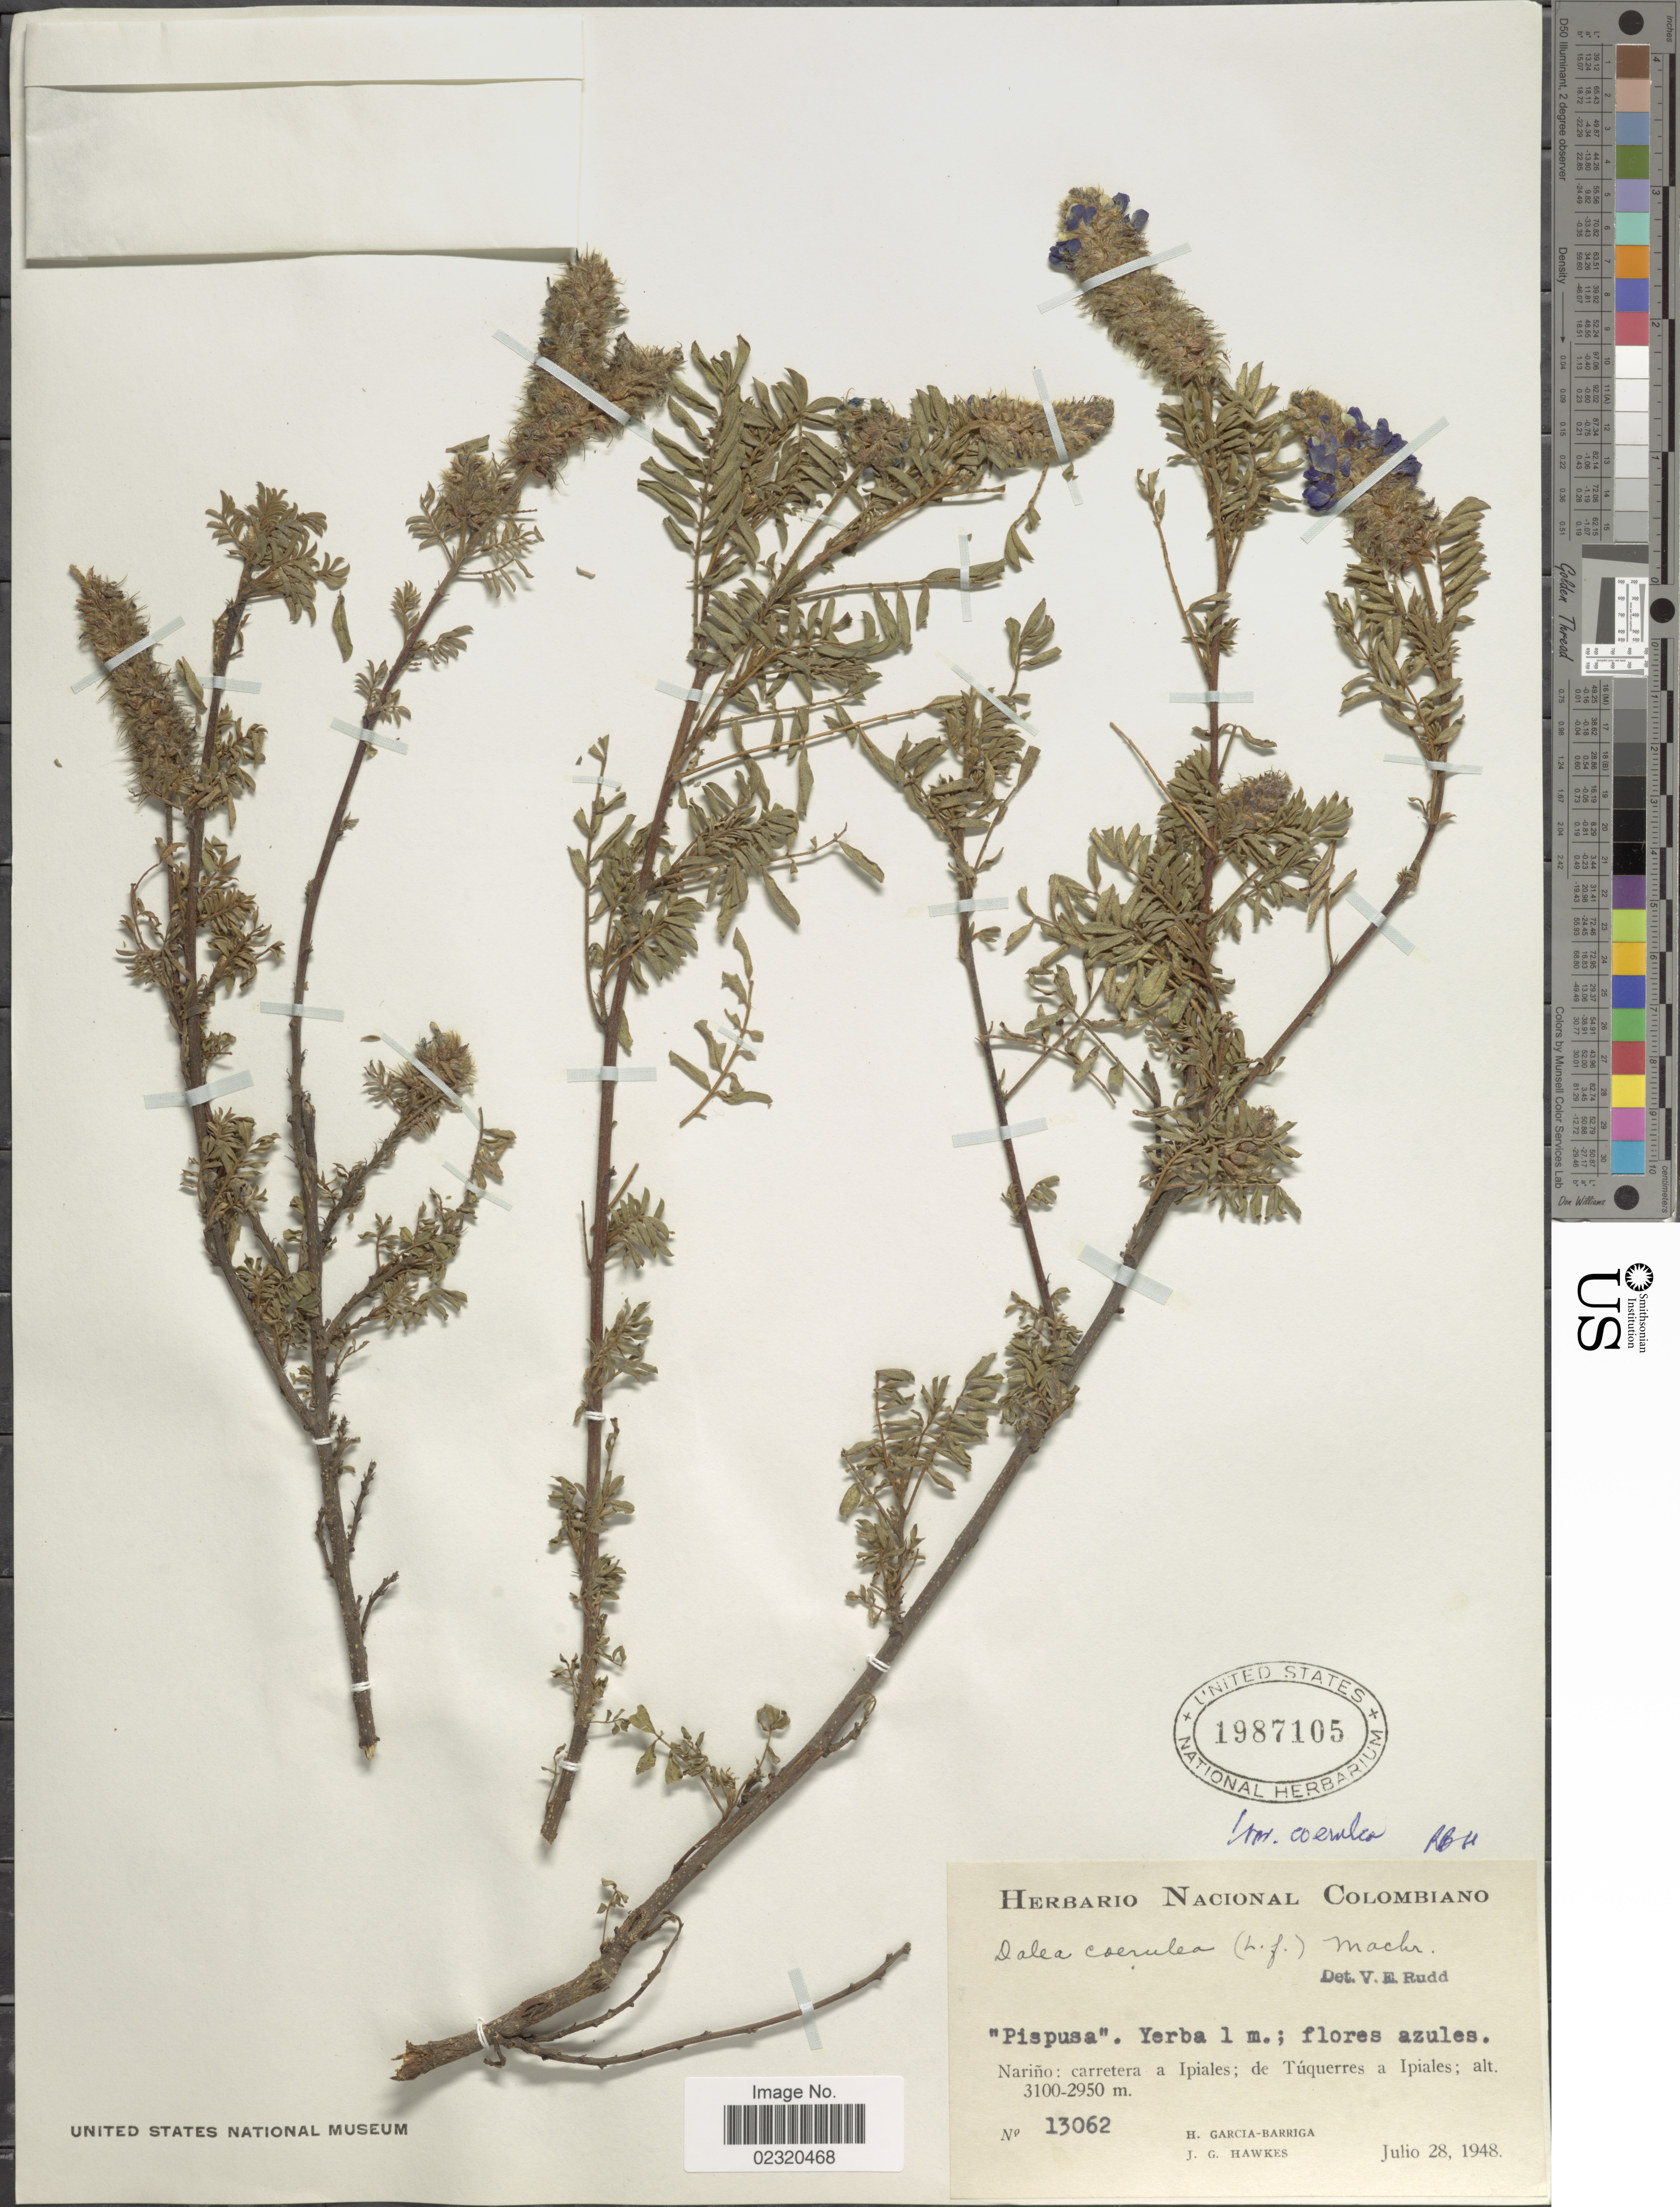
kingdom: Plantae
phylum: Tracheophyta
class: Magnoliopsida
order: Fabales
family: Fabaceae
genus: Dalea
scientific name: Dalea coerulea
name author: (L. f.) Schinz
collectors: H. García Barriga & J. Hawkes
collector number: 13062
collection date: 1948-07-28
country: Colombia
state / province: Nariño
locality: Carretera a Ipiales, de Tuquerres a Ipiales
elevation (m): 2950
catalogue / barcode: US 1987105